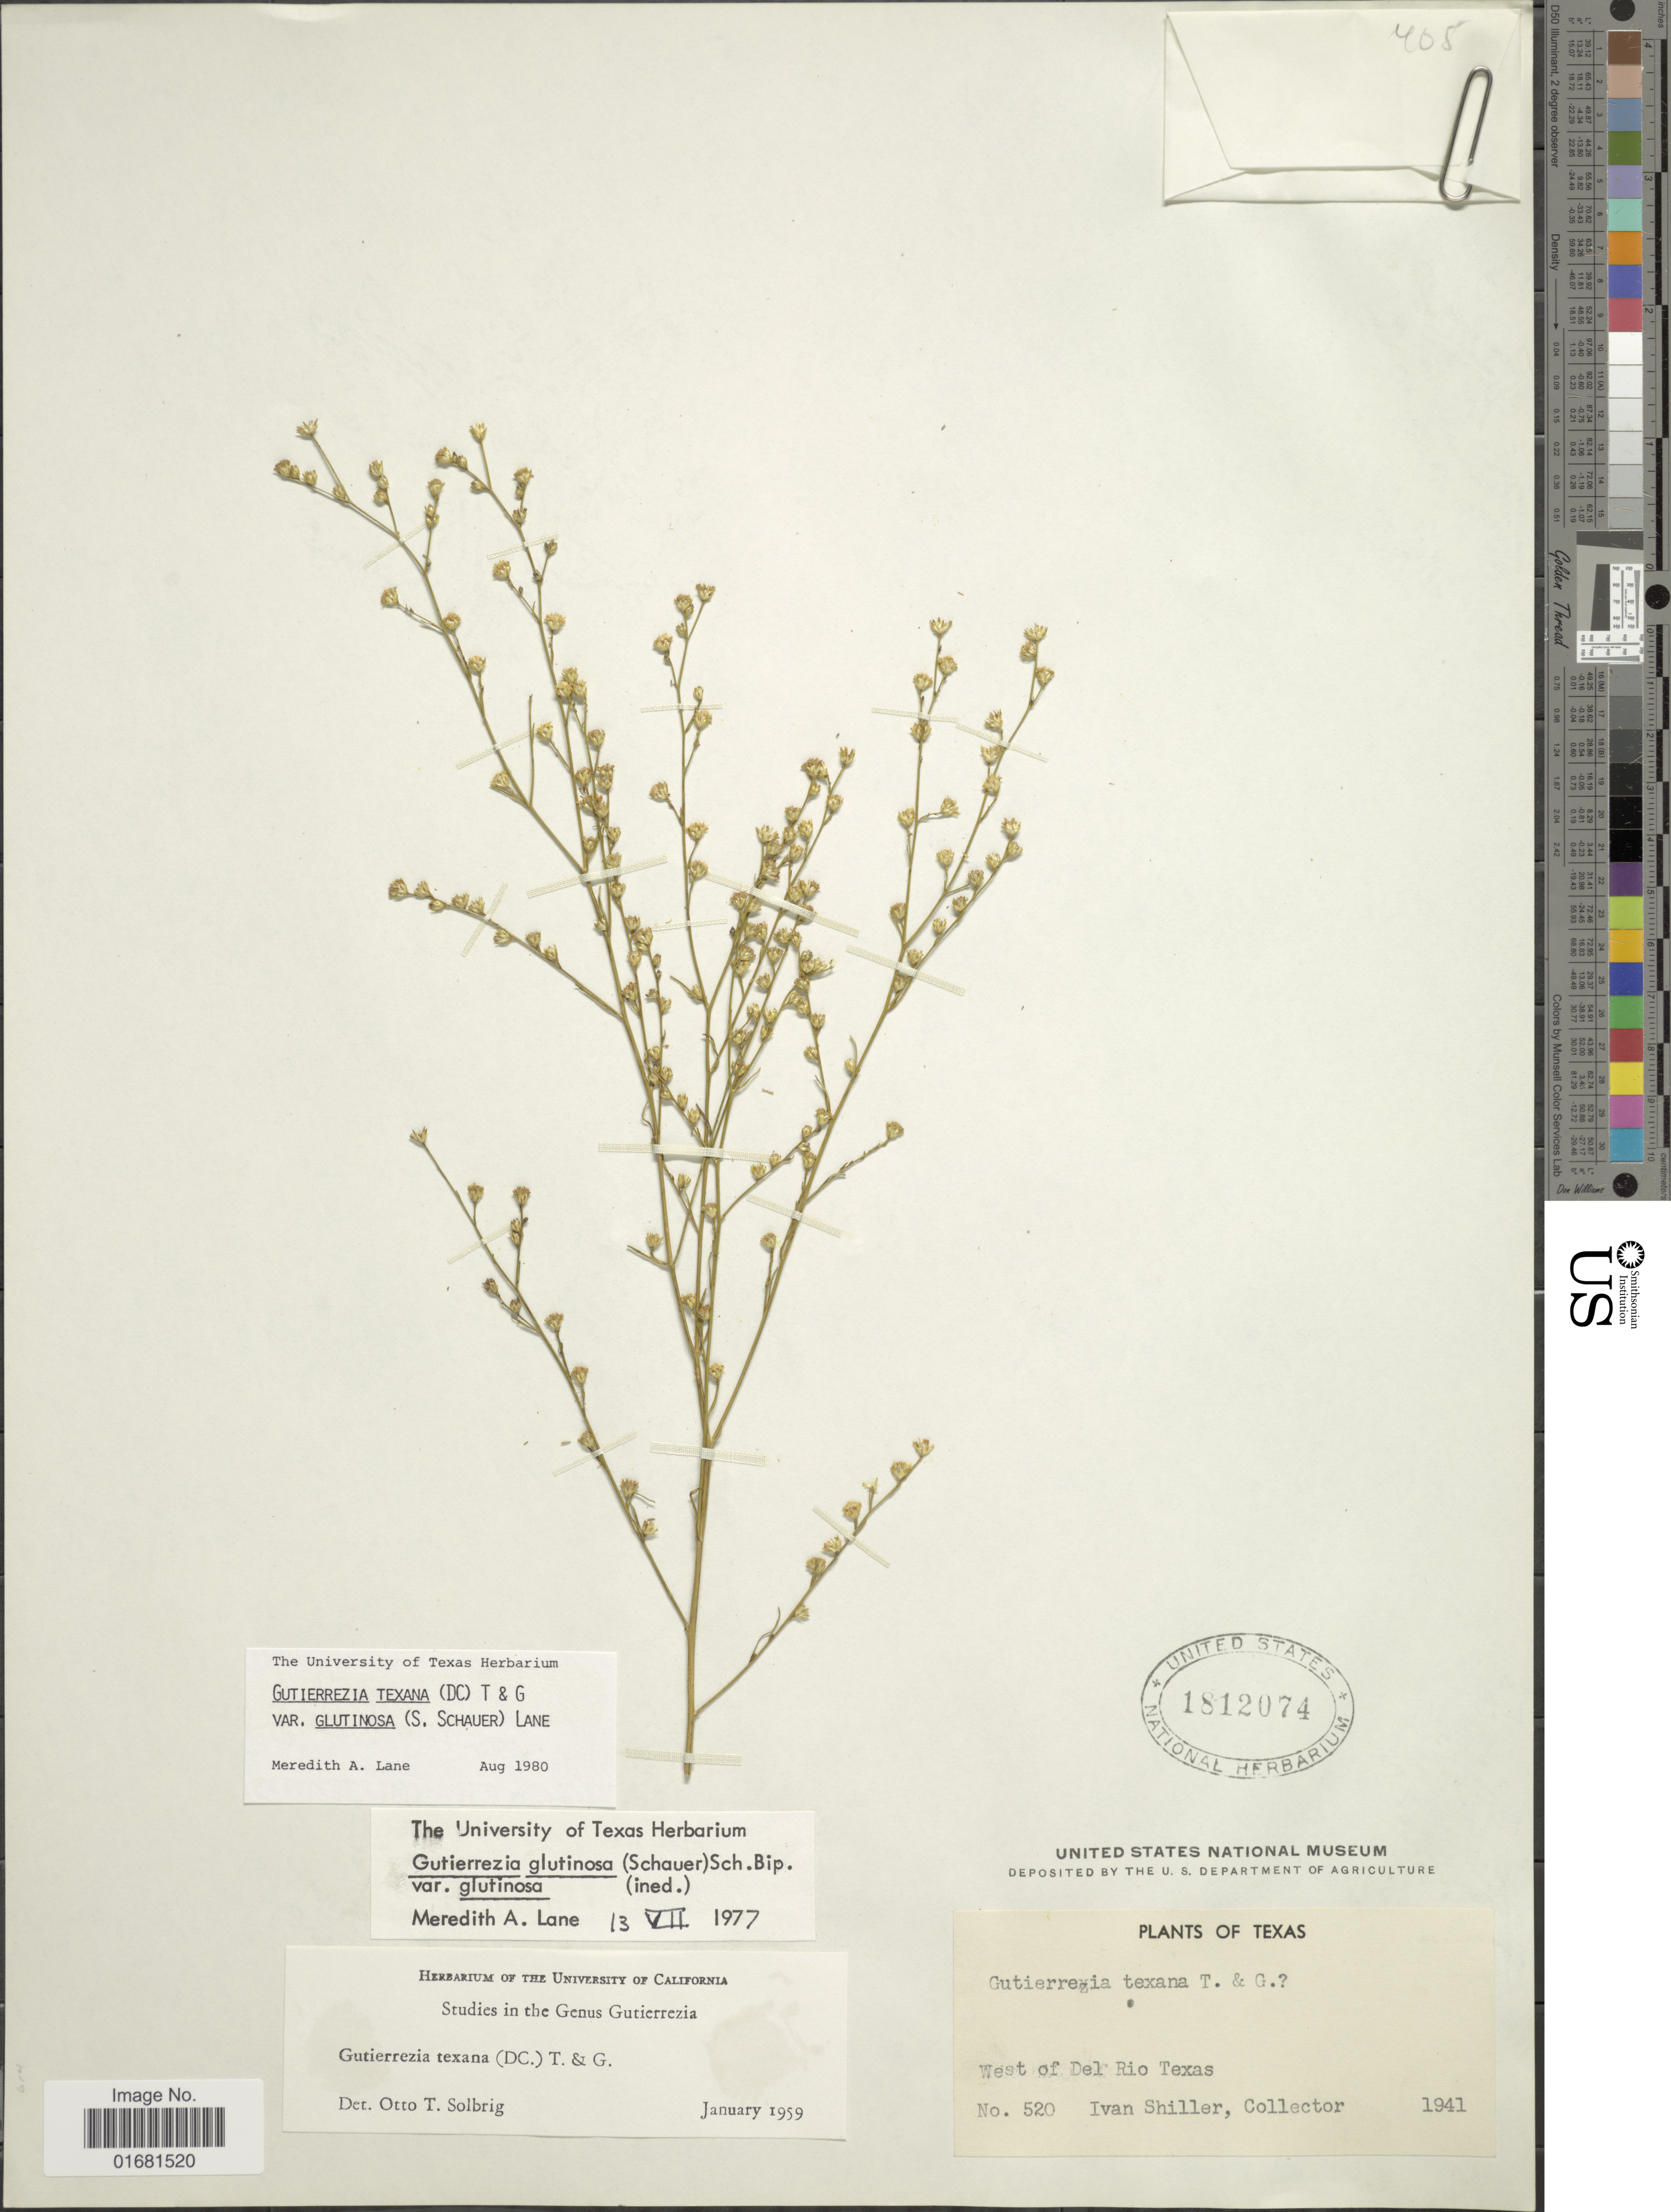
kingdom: Plantae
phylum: Tracheophyta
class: Magnoliopsida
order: Asterales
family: Asteraceae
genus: Gutierrezia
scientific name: Gutierrezia texana var. glutinosa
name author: (S. Schauer) M.A. Lane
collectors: I. Shiller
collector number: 520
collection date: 1941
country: United States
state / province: Texas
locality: Texas. West of Del Rio Texas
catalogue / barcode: US 1812074